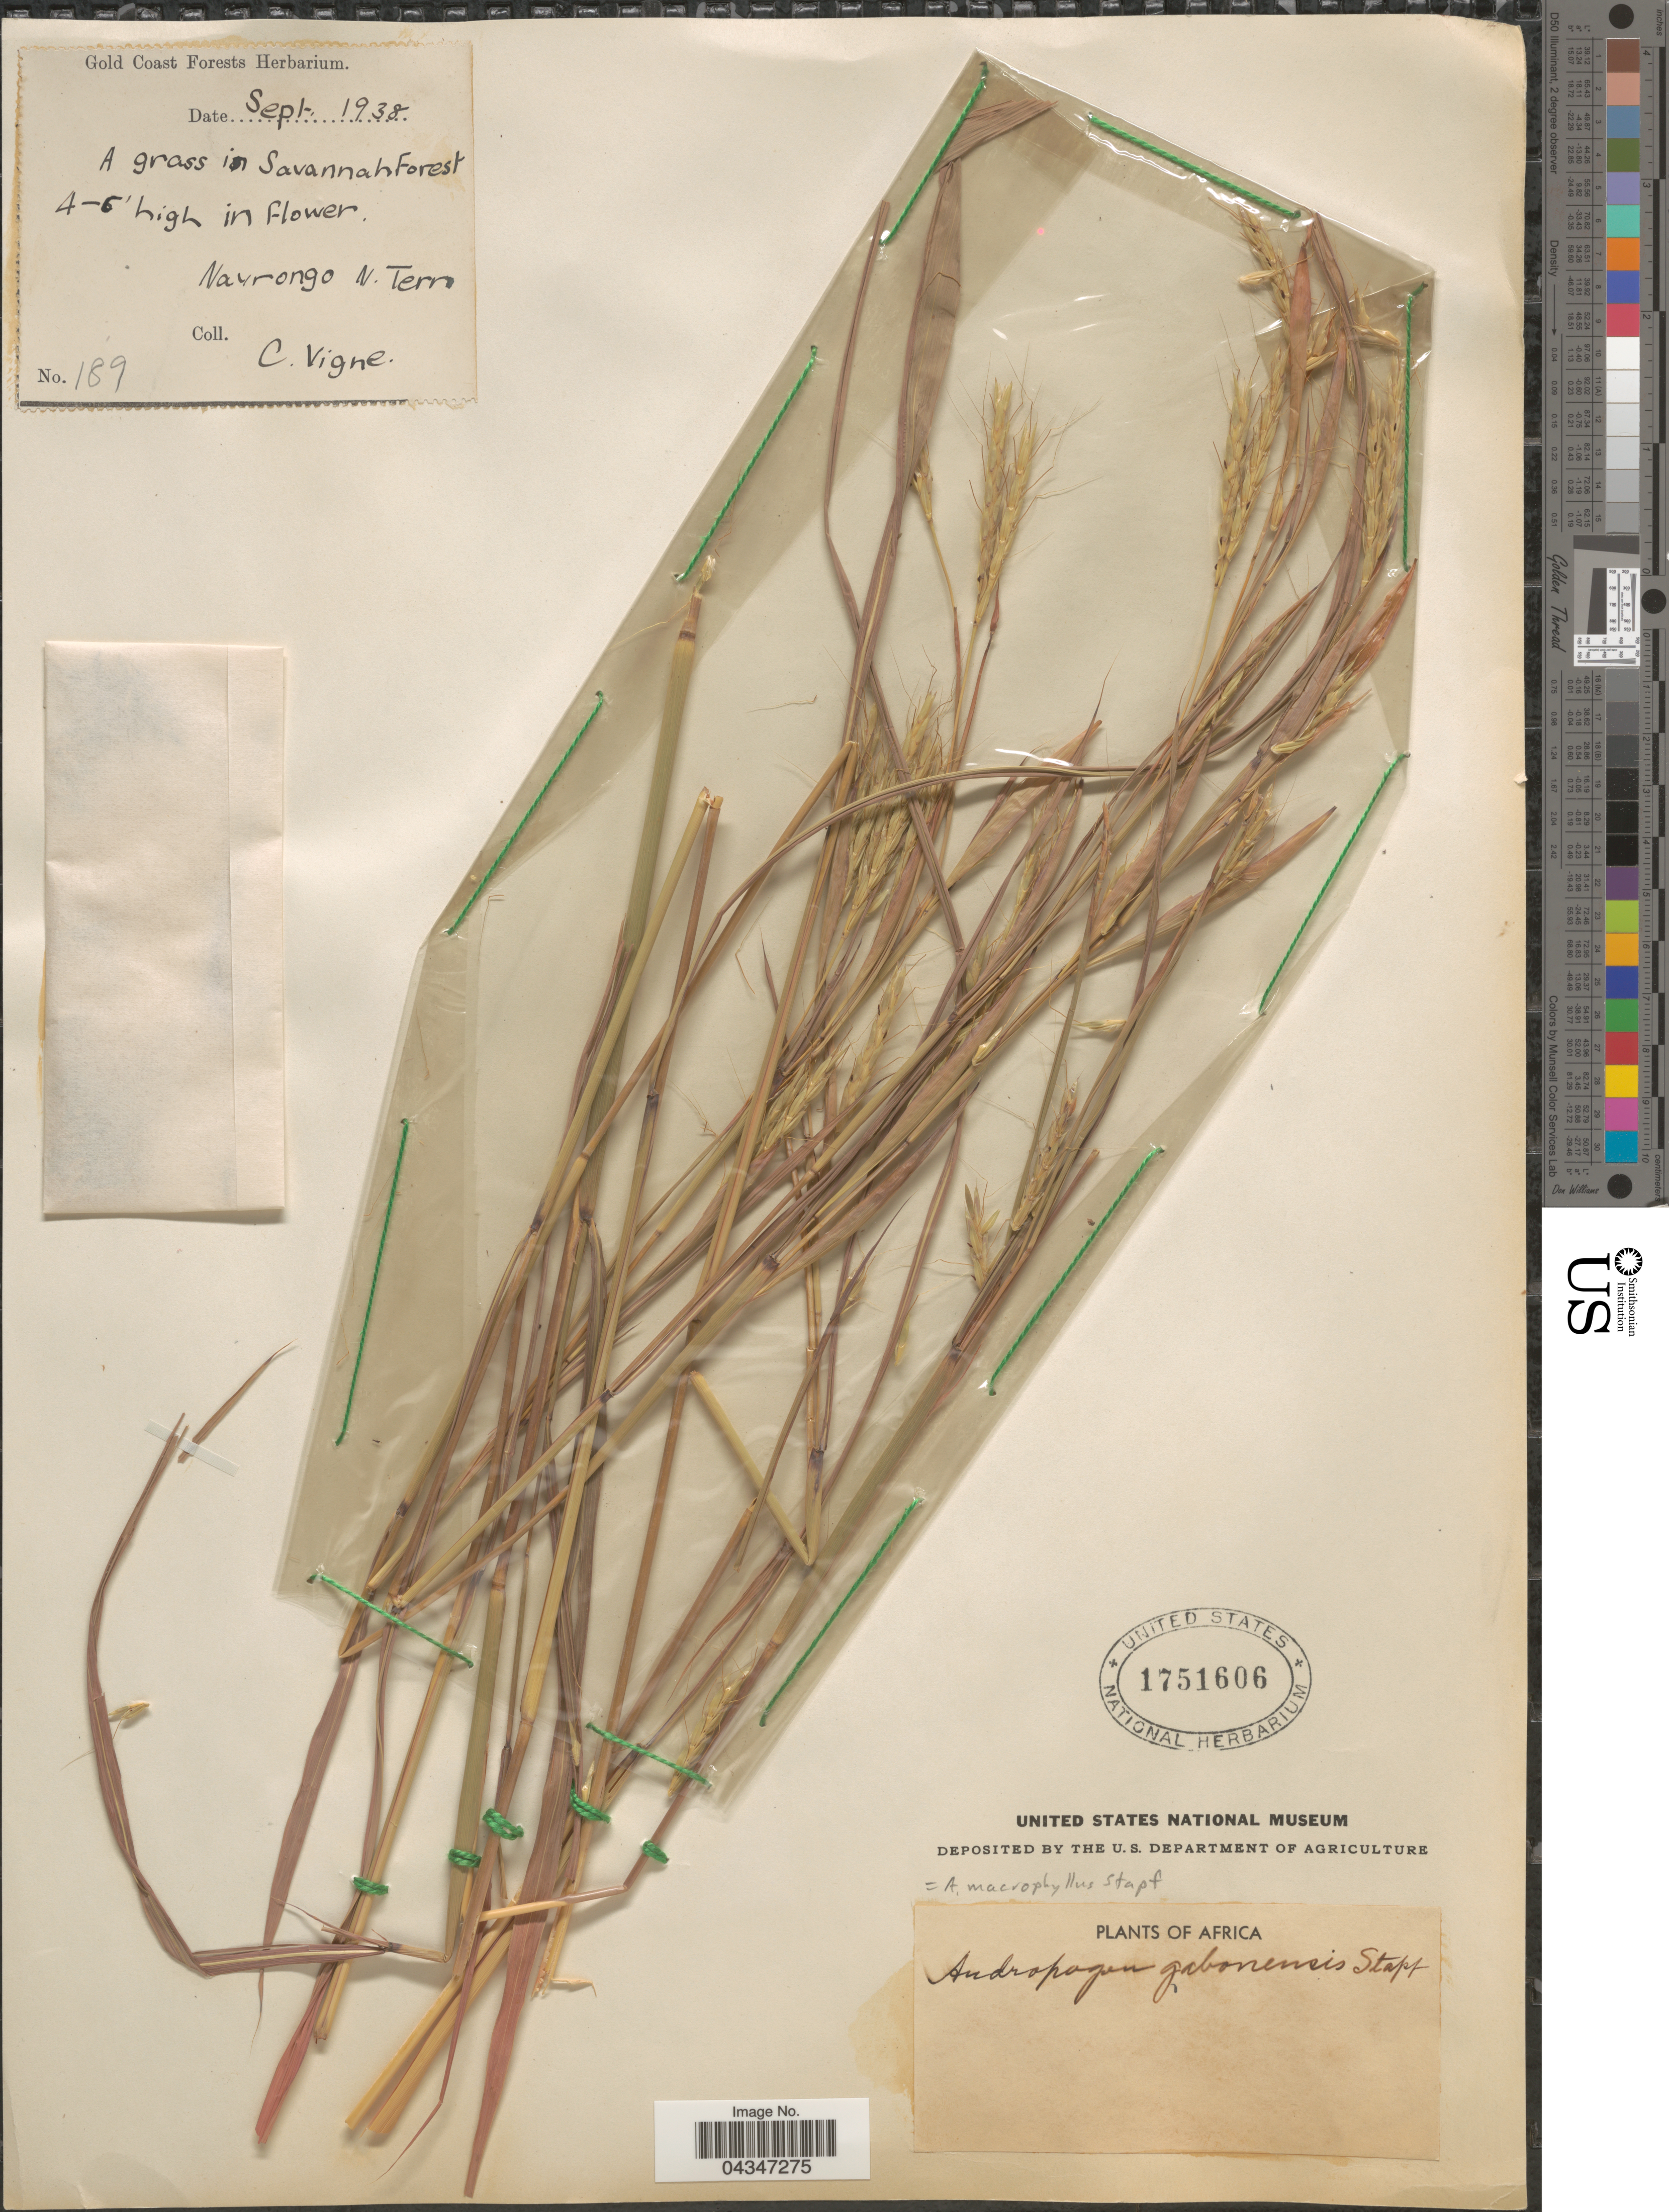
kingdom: Plantae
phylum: Tracheophyta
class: Liliopsida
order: Poales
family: Poaceae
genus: Andropogon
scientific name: Andropogon macrophyllus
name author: Stapf in Oliv.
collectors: C. Vigne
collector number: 189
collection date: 1938-09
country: Ghana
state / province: Northern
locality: Navrongo.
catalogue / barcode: US 1751606